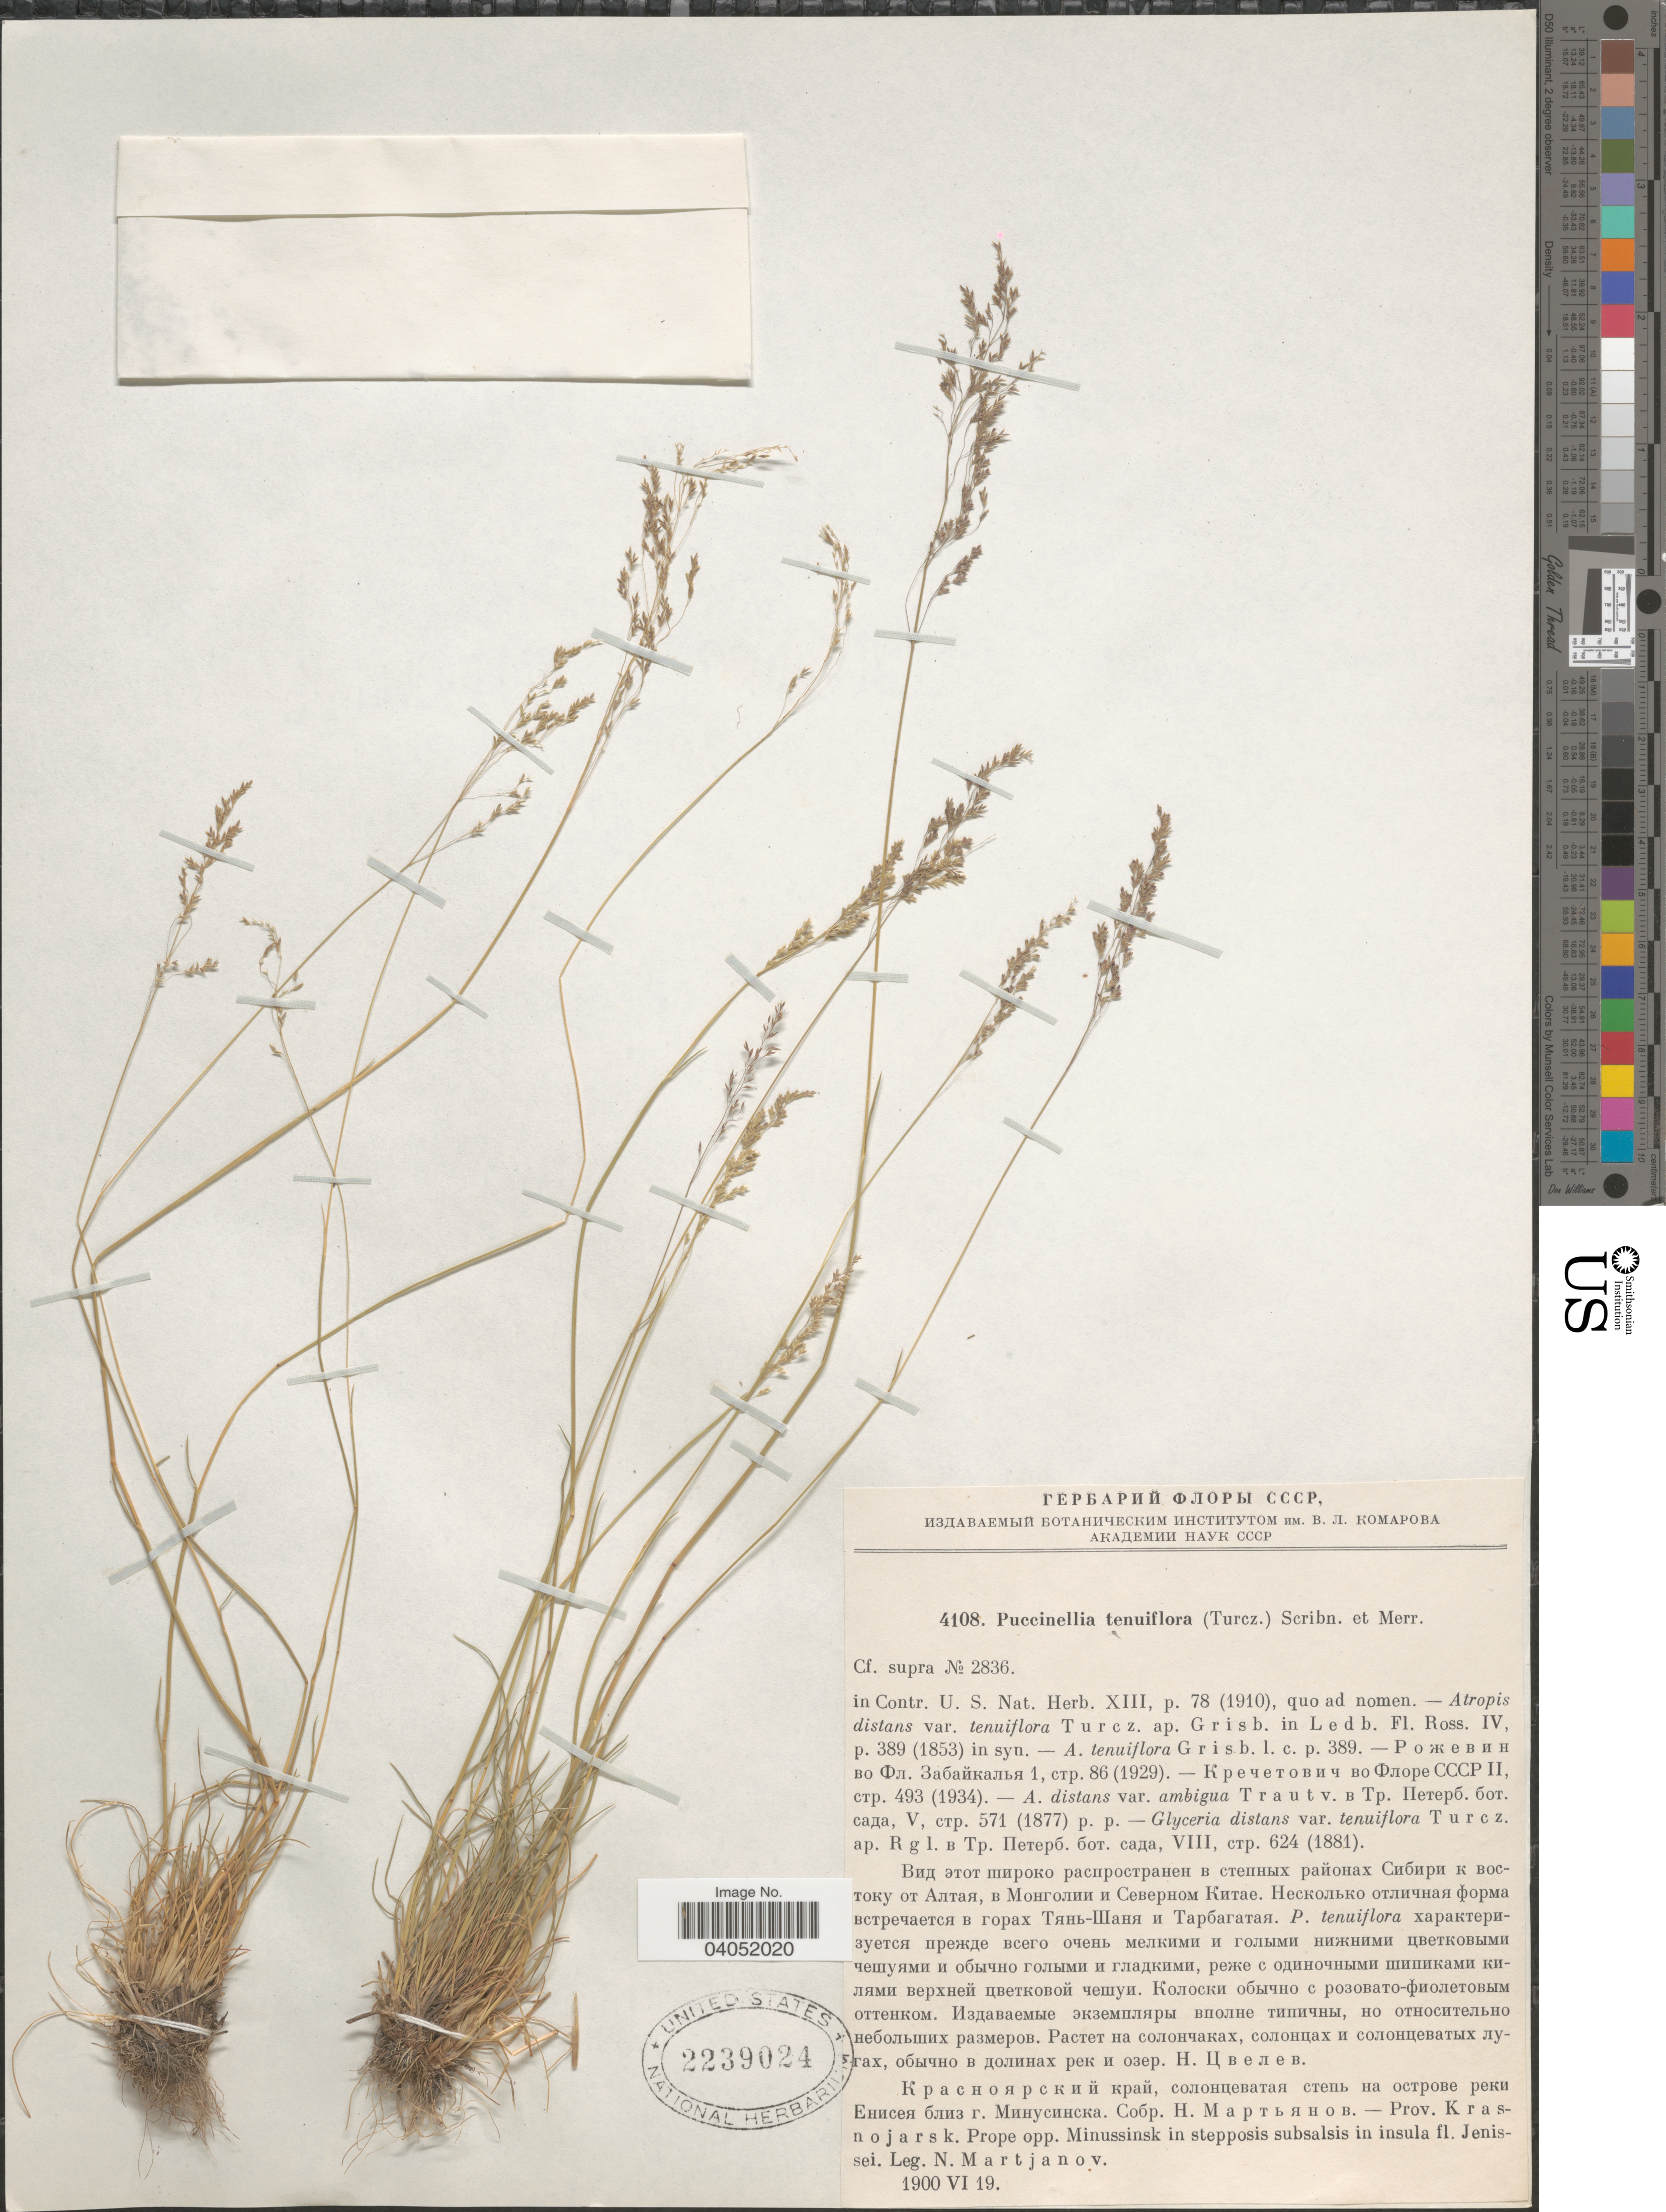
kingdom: Plantae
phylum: Tracheophyta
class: Liliopsida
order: Poales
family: Poaceae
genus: Puccinellia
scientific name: Puccinellia tenuiflora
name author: (Griseb.) Scribn. & Merr.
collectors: N. Martjanov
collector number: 4108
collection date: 1900-06-19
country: Russian Federation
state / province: Krasnoyarsk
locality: Prov. Krasnojarsk. Prope opp. Minussinsk in stepposis subsalsis in insula fl. Jenisei.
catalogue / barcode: US 2239024